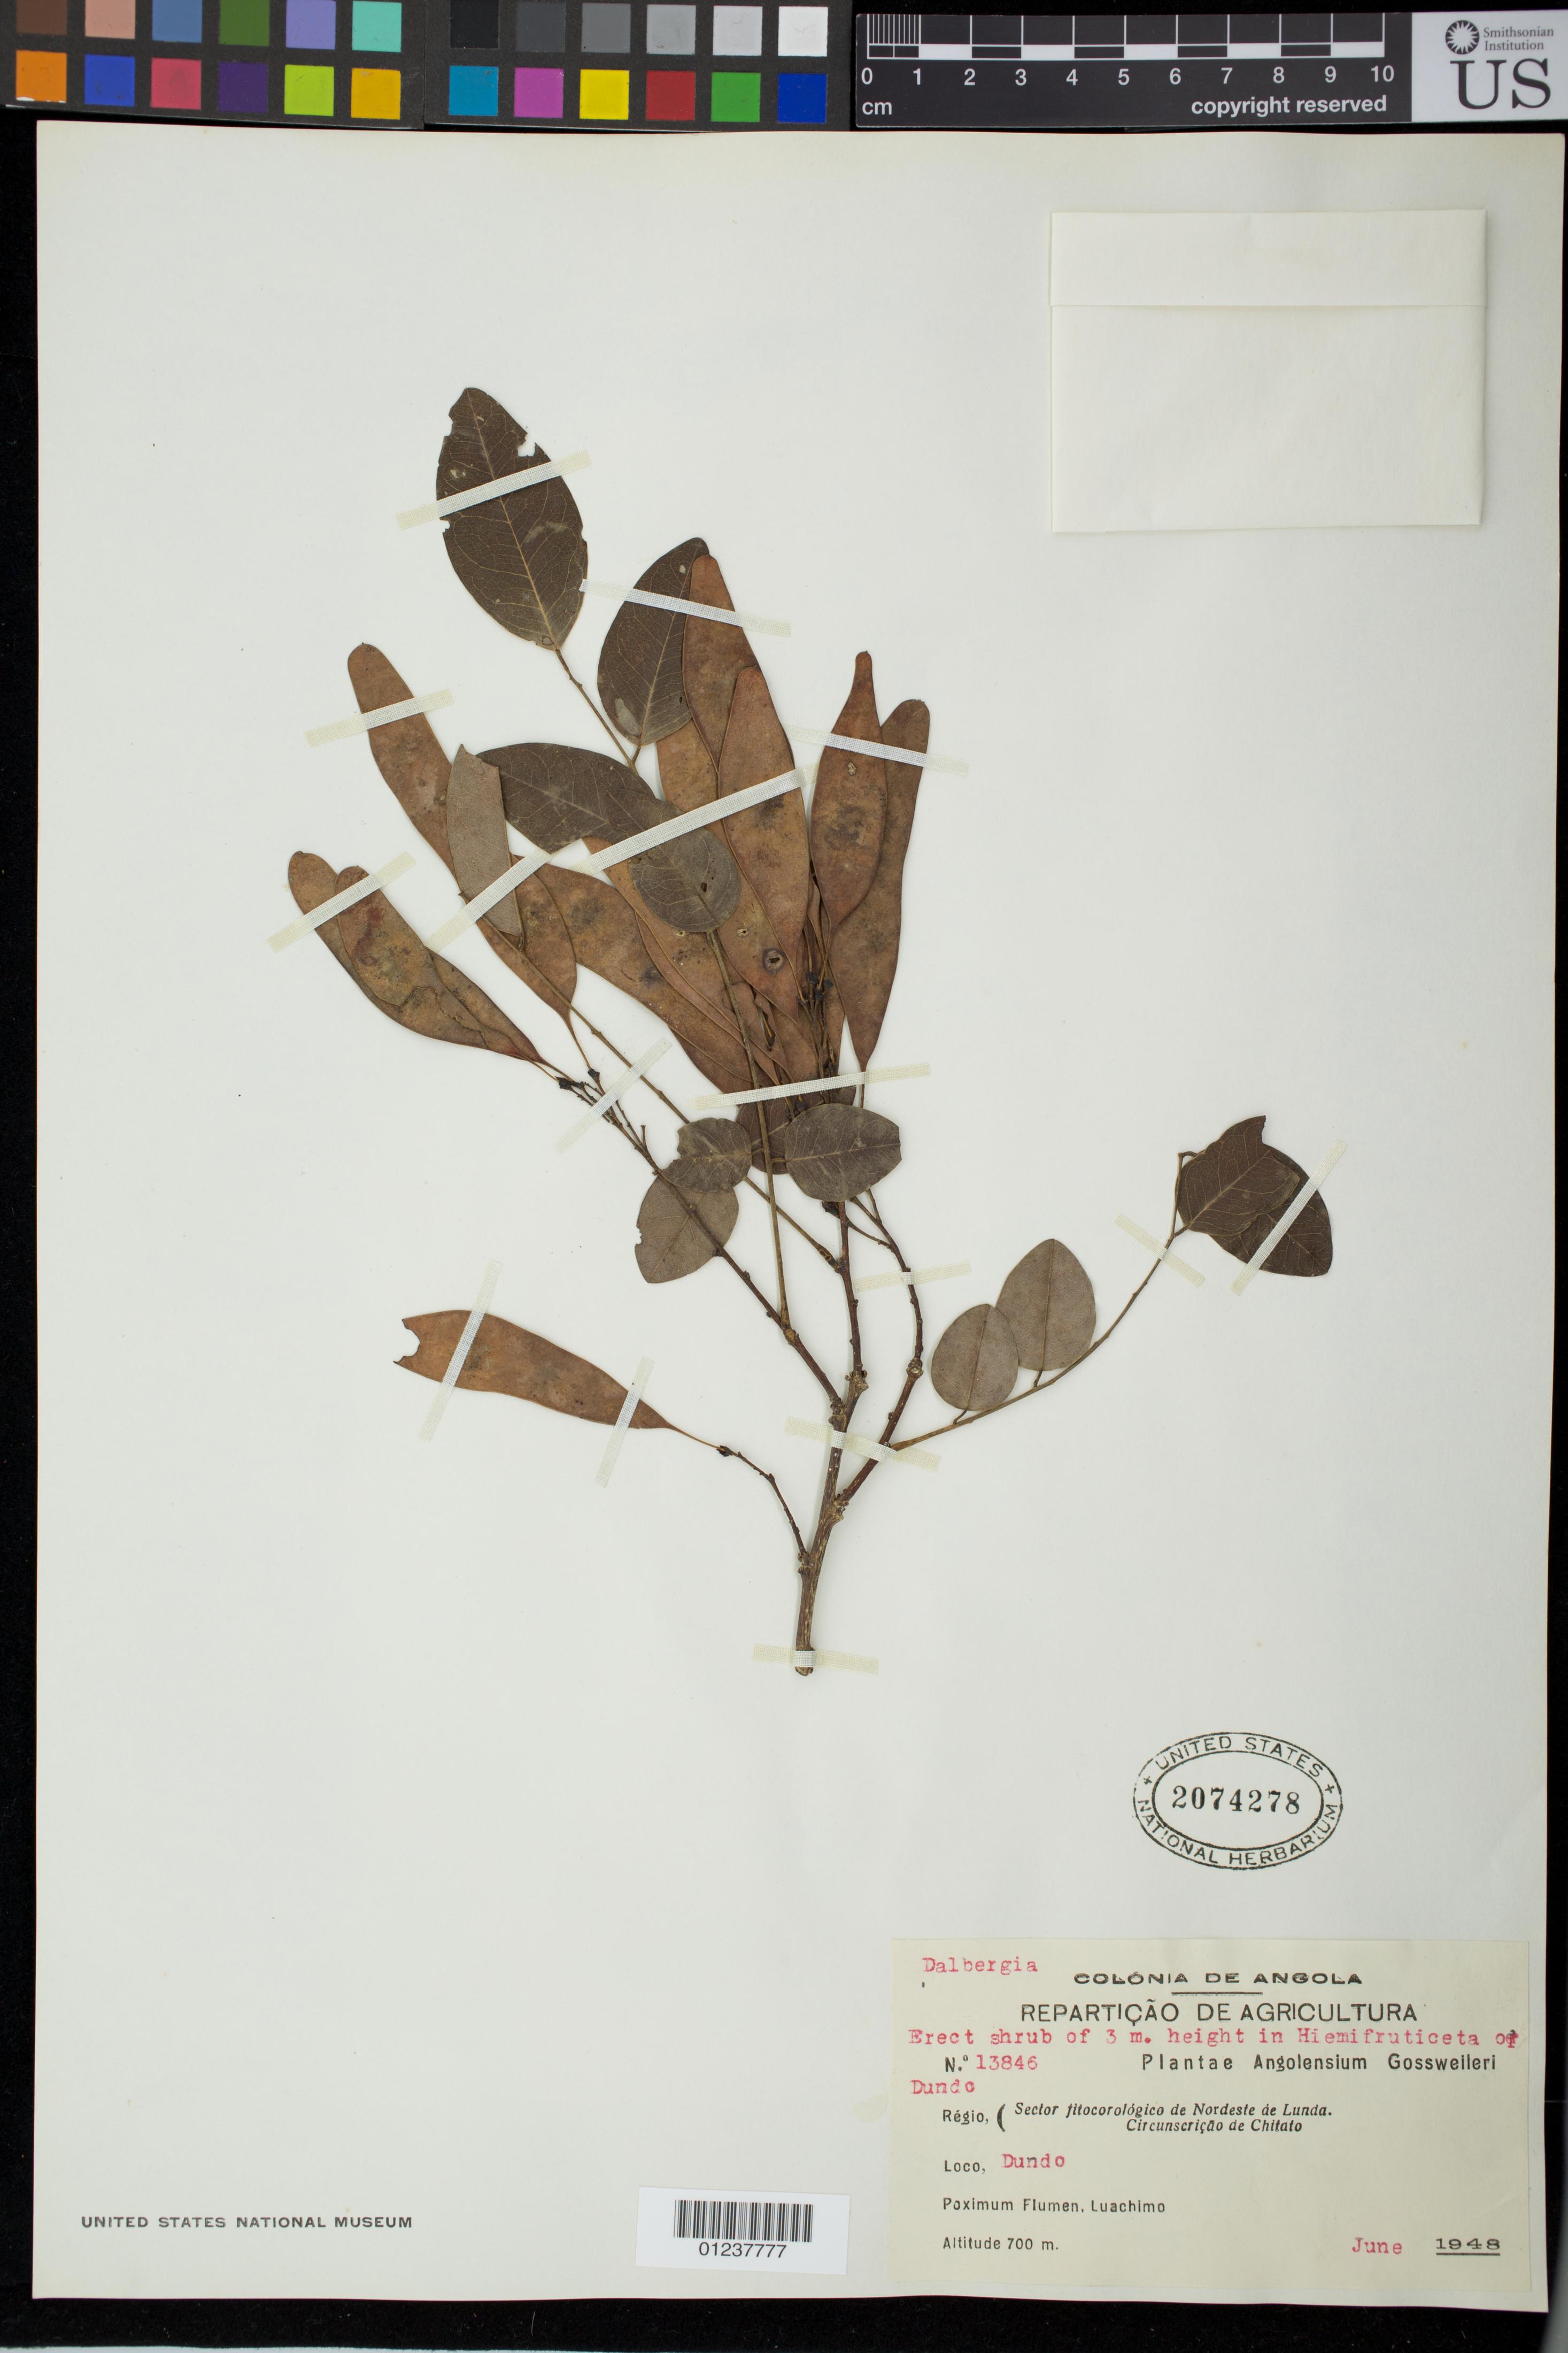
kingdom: Plantae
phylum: Tracheophyta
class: Magnoliopsida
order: Fabales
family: Fabaceae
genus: Dalbergia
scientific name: Dalbergia sp.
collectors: -. Gossweiler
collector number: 13846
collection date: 1948-06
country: Angola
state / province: Lunda Norte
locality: Dundo. Regio, Sector fitocorologico de Nordeste de Lunda. Circunscricao de Chitato.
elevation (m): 700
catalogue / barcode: US 2074278